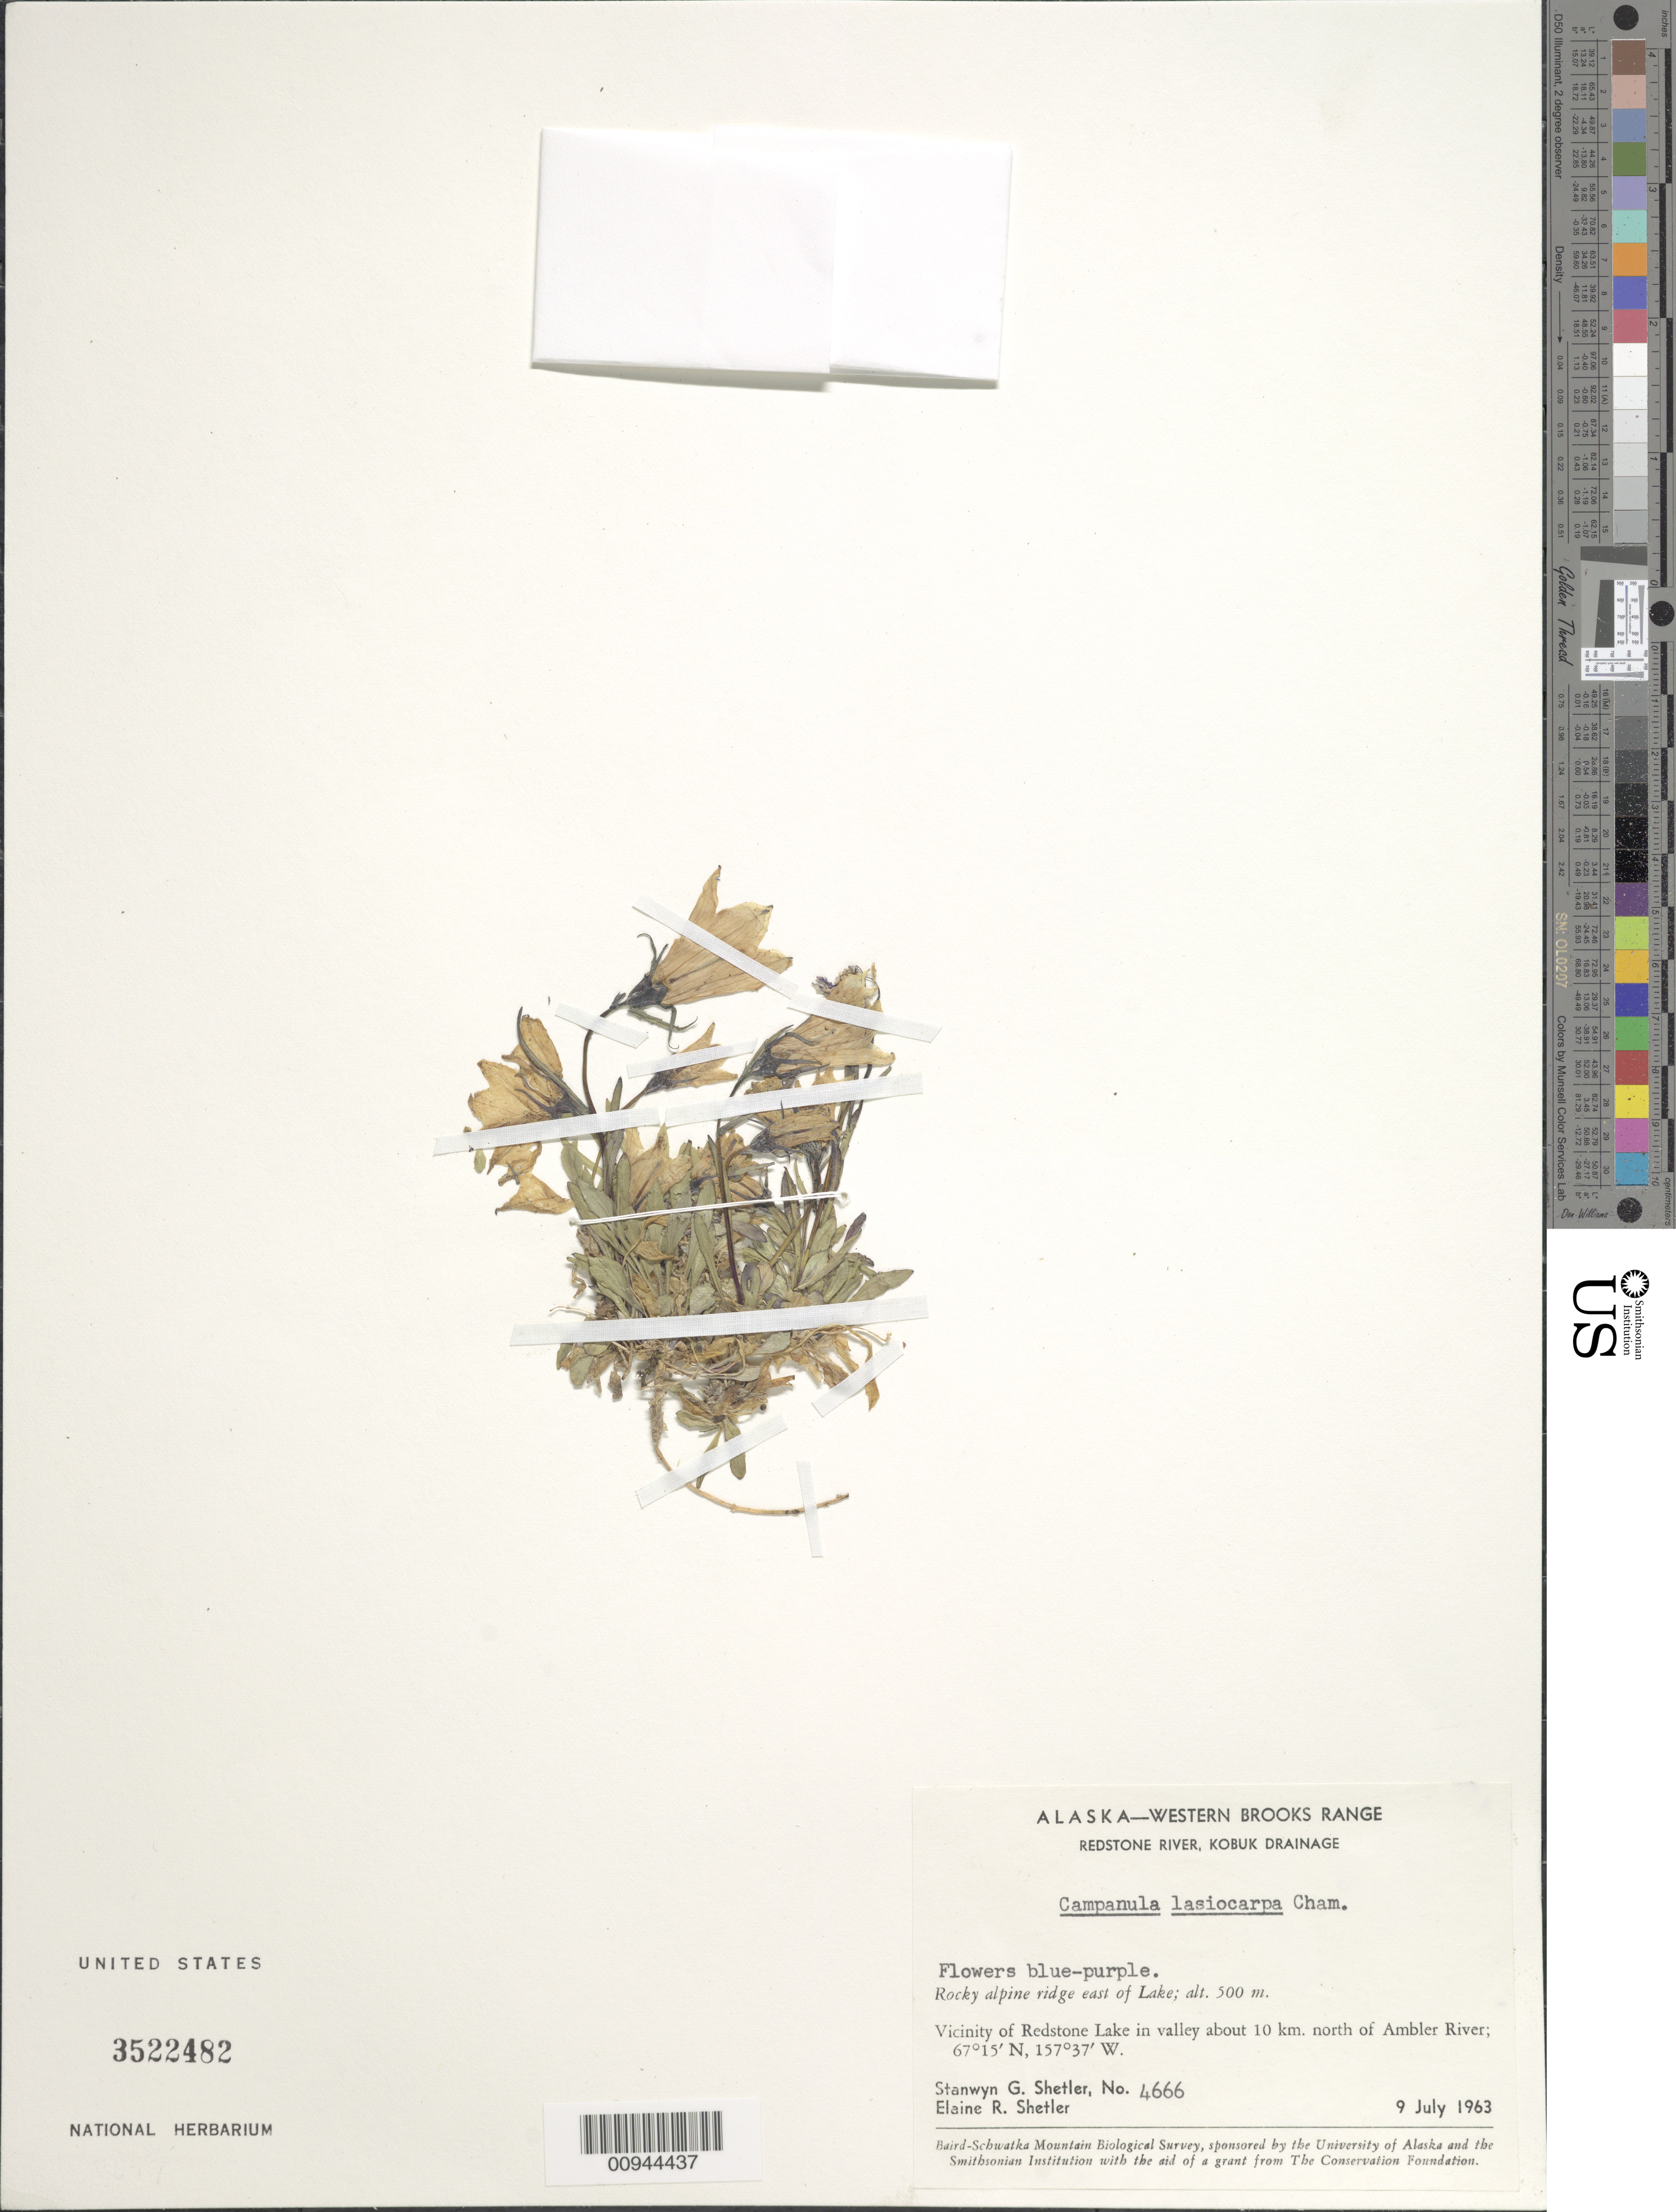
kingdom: Plantae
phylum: Tracheophyta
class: Magnoliopsida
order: Asterales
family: Campanulaceae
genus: Campanula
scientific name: Campanula lasiocarpa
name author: Cham.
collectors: S. Shetler & E. R. Shetler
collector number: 4666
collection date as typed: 09 Jul 1963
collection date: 1963-07-09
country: United States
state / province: Alaska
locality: Vicinity of Redstone Lake in valley about 10 km. north of Ambler River. Western Brooks Range, Redstone River, Kobuk Drainage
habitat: Rocky alpine ridge east of Lake.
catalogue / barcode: US 3522482